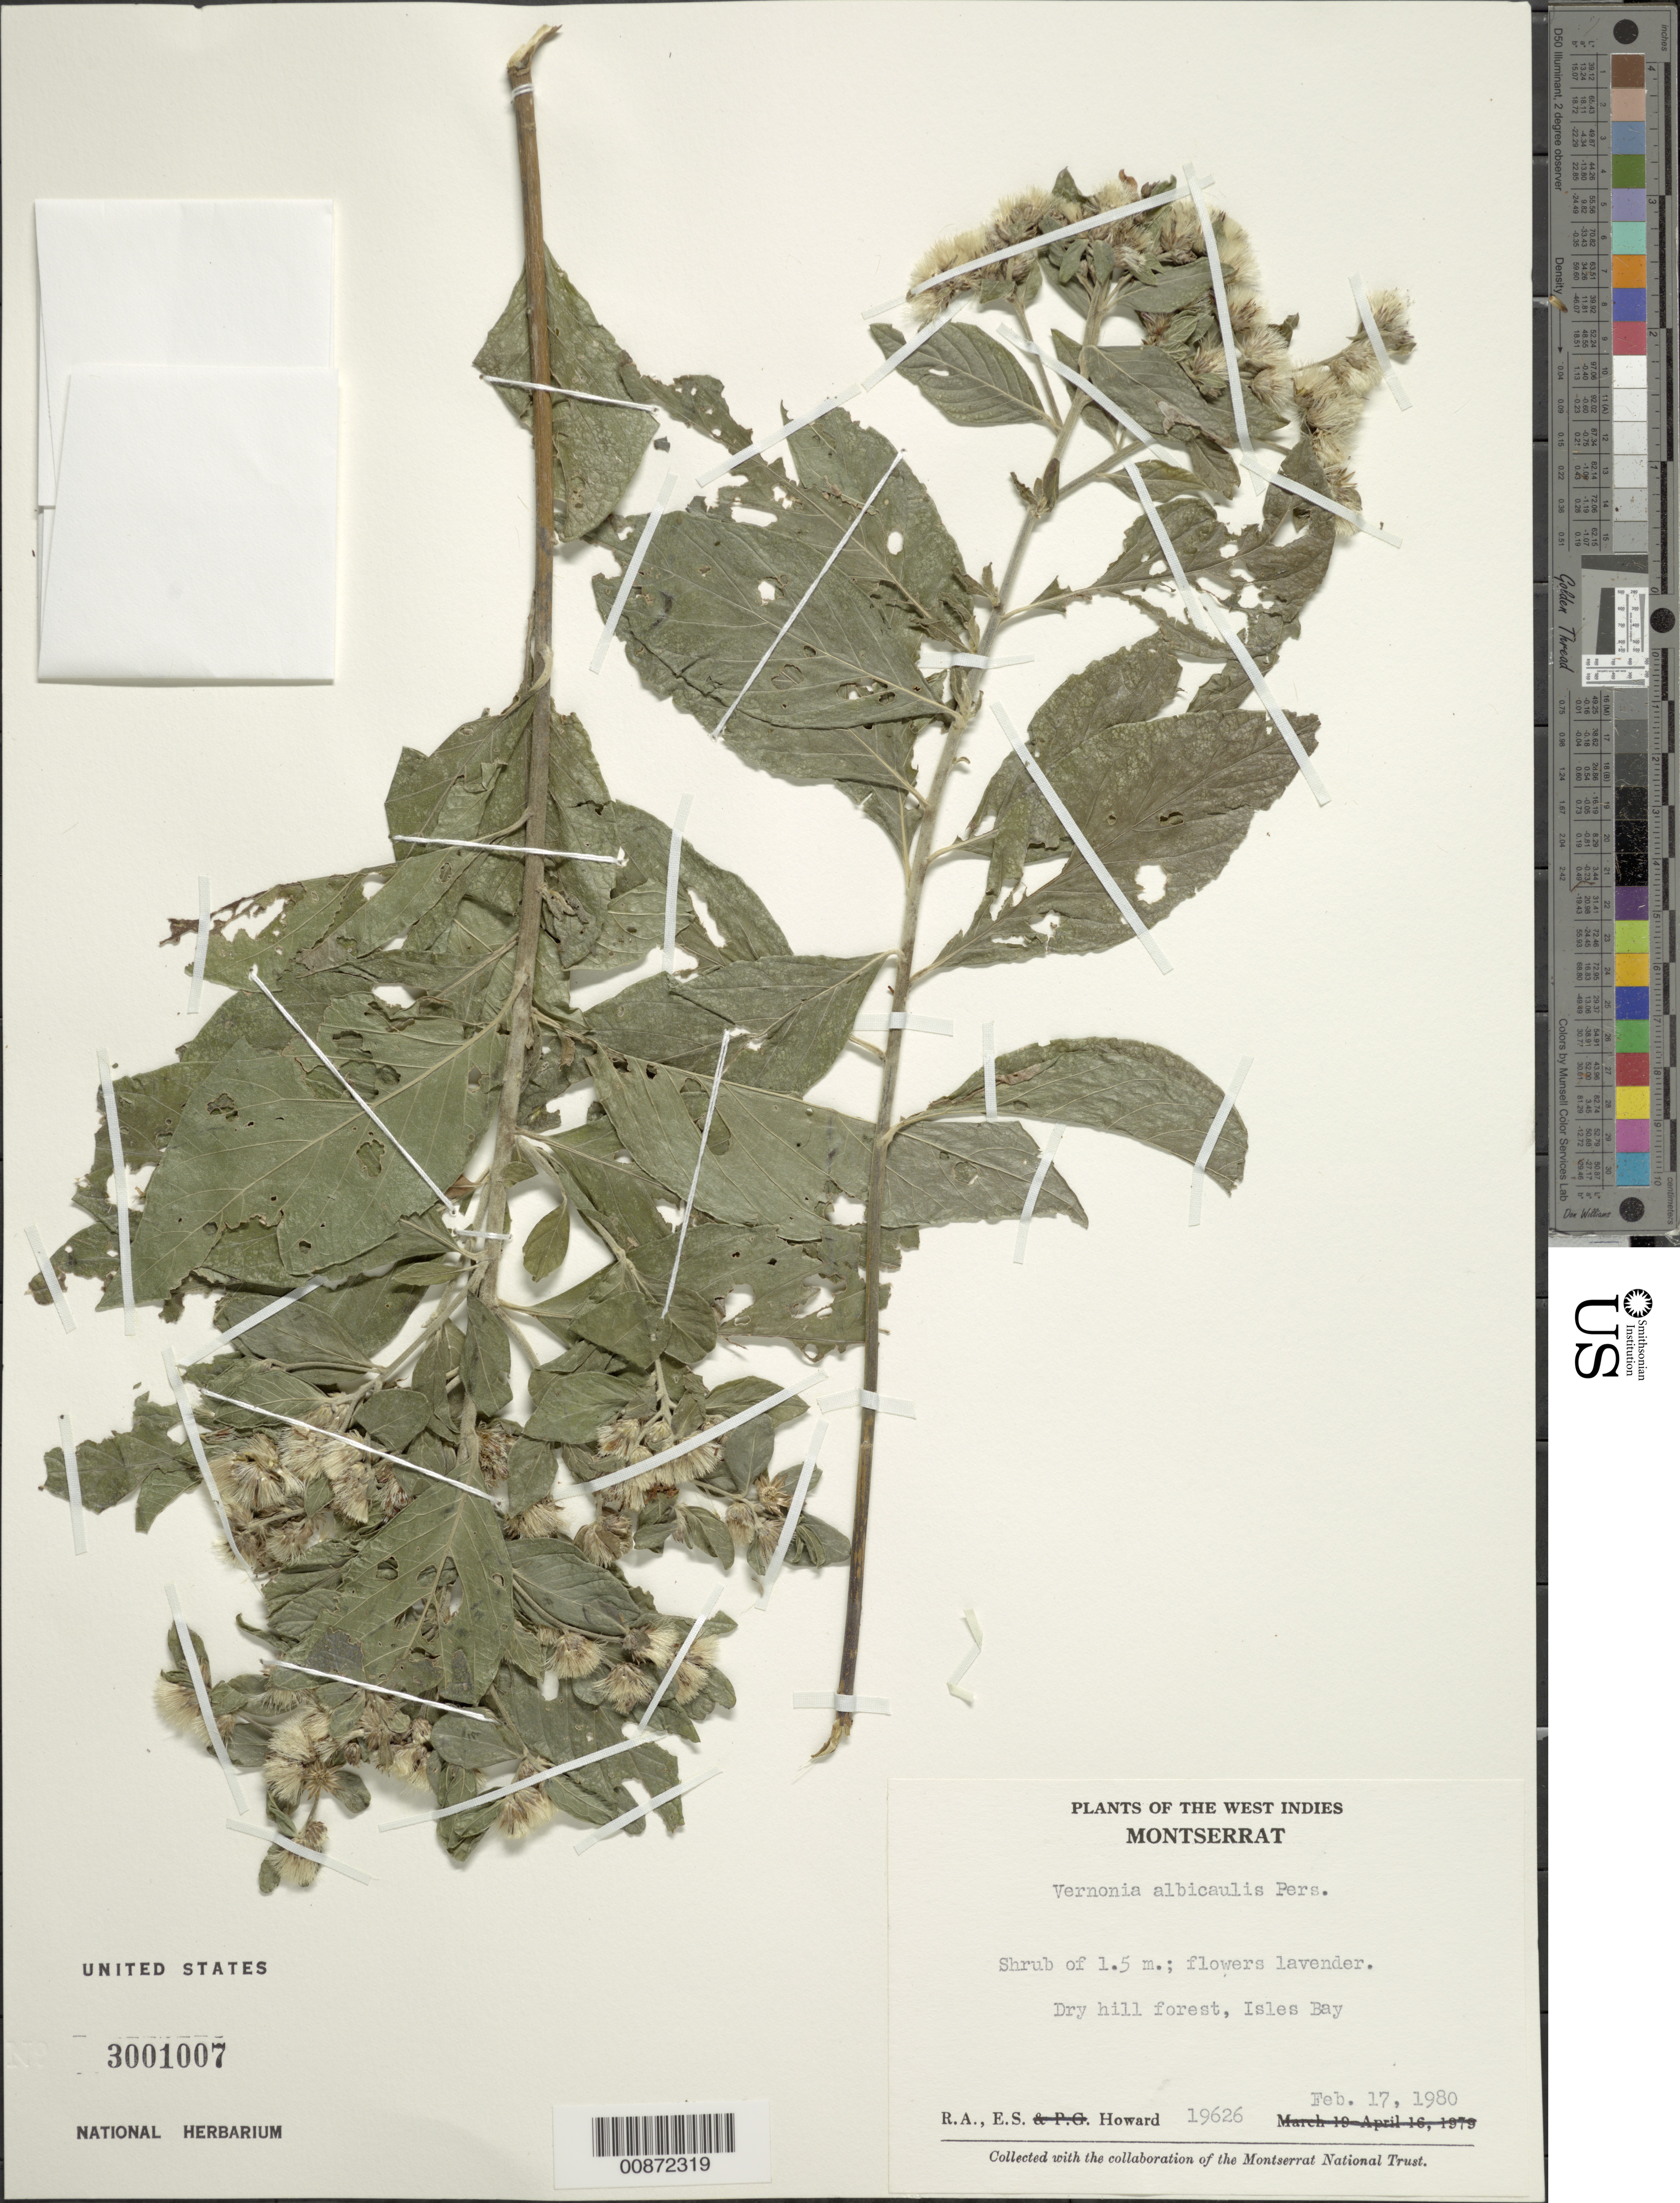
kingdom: Plantae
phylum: Tracheophyta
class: Magnoliopsida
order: Asterales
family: Asteraceae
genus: Lepidaploa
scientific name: Lepidaploa glabra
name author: (Willd.) H. Rob.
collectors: R. A. Howard & E. S. Howard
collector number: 19626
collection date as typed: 17 Feb 1980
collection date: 1980-02-17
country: Montserrat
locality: Isles Bay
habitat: Dry hill forest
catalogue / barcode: US 3001007